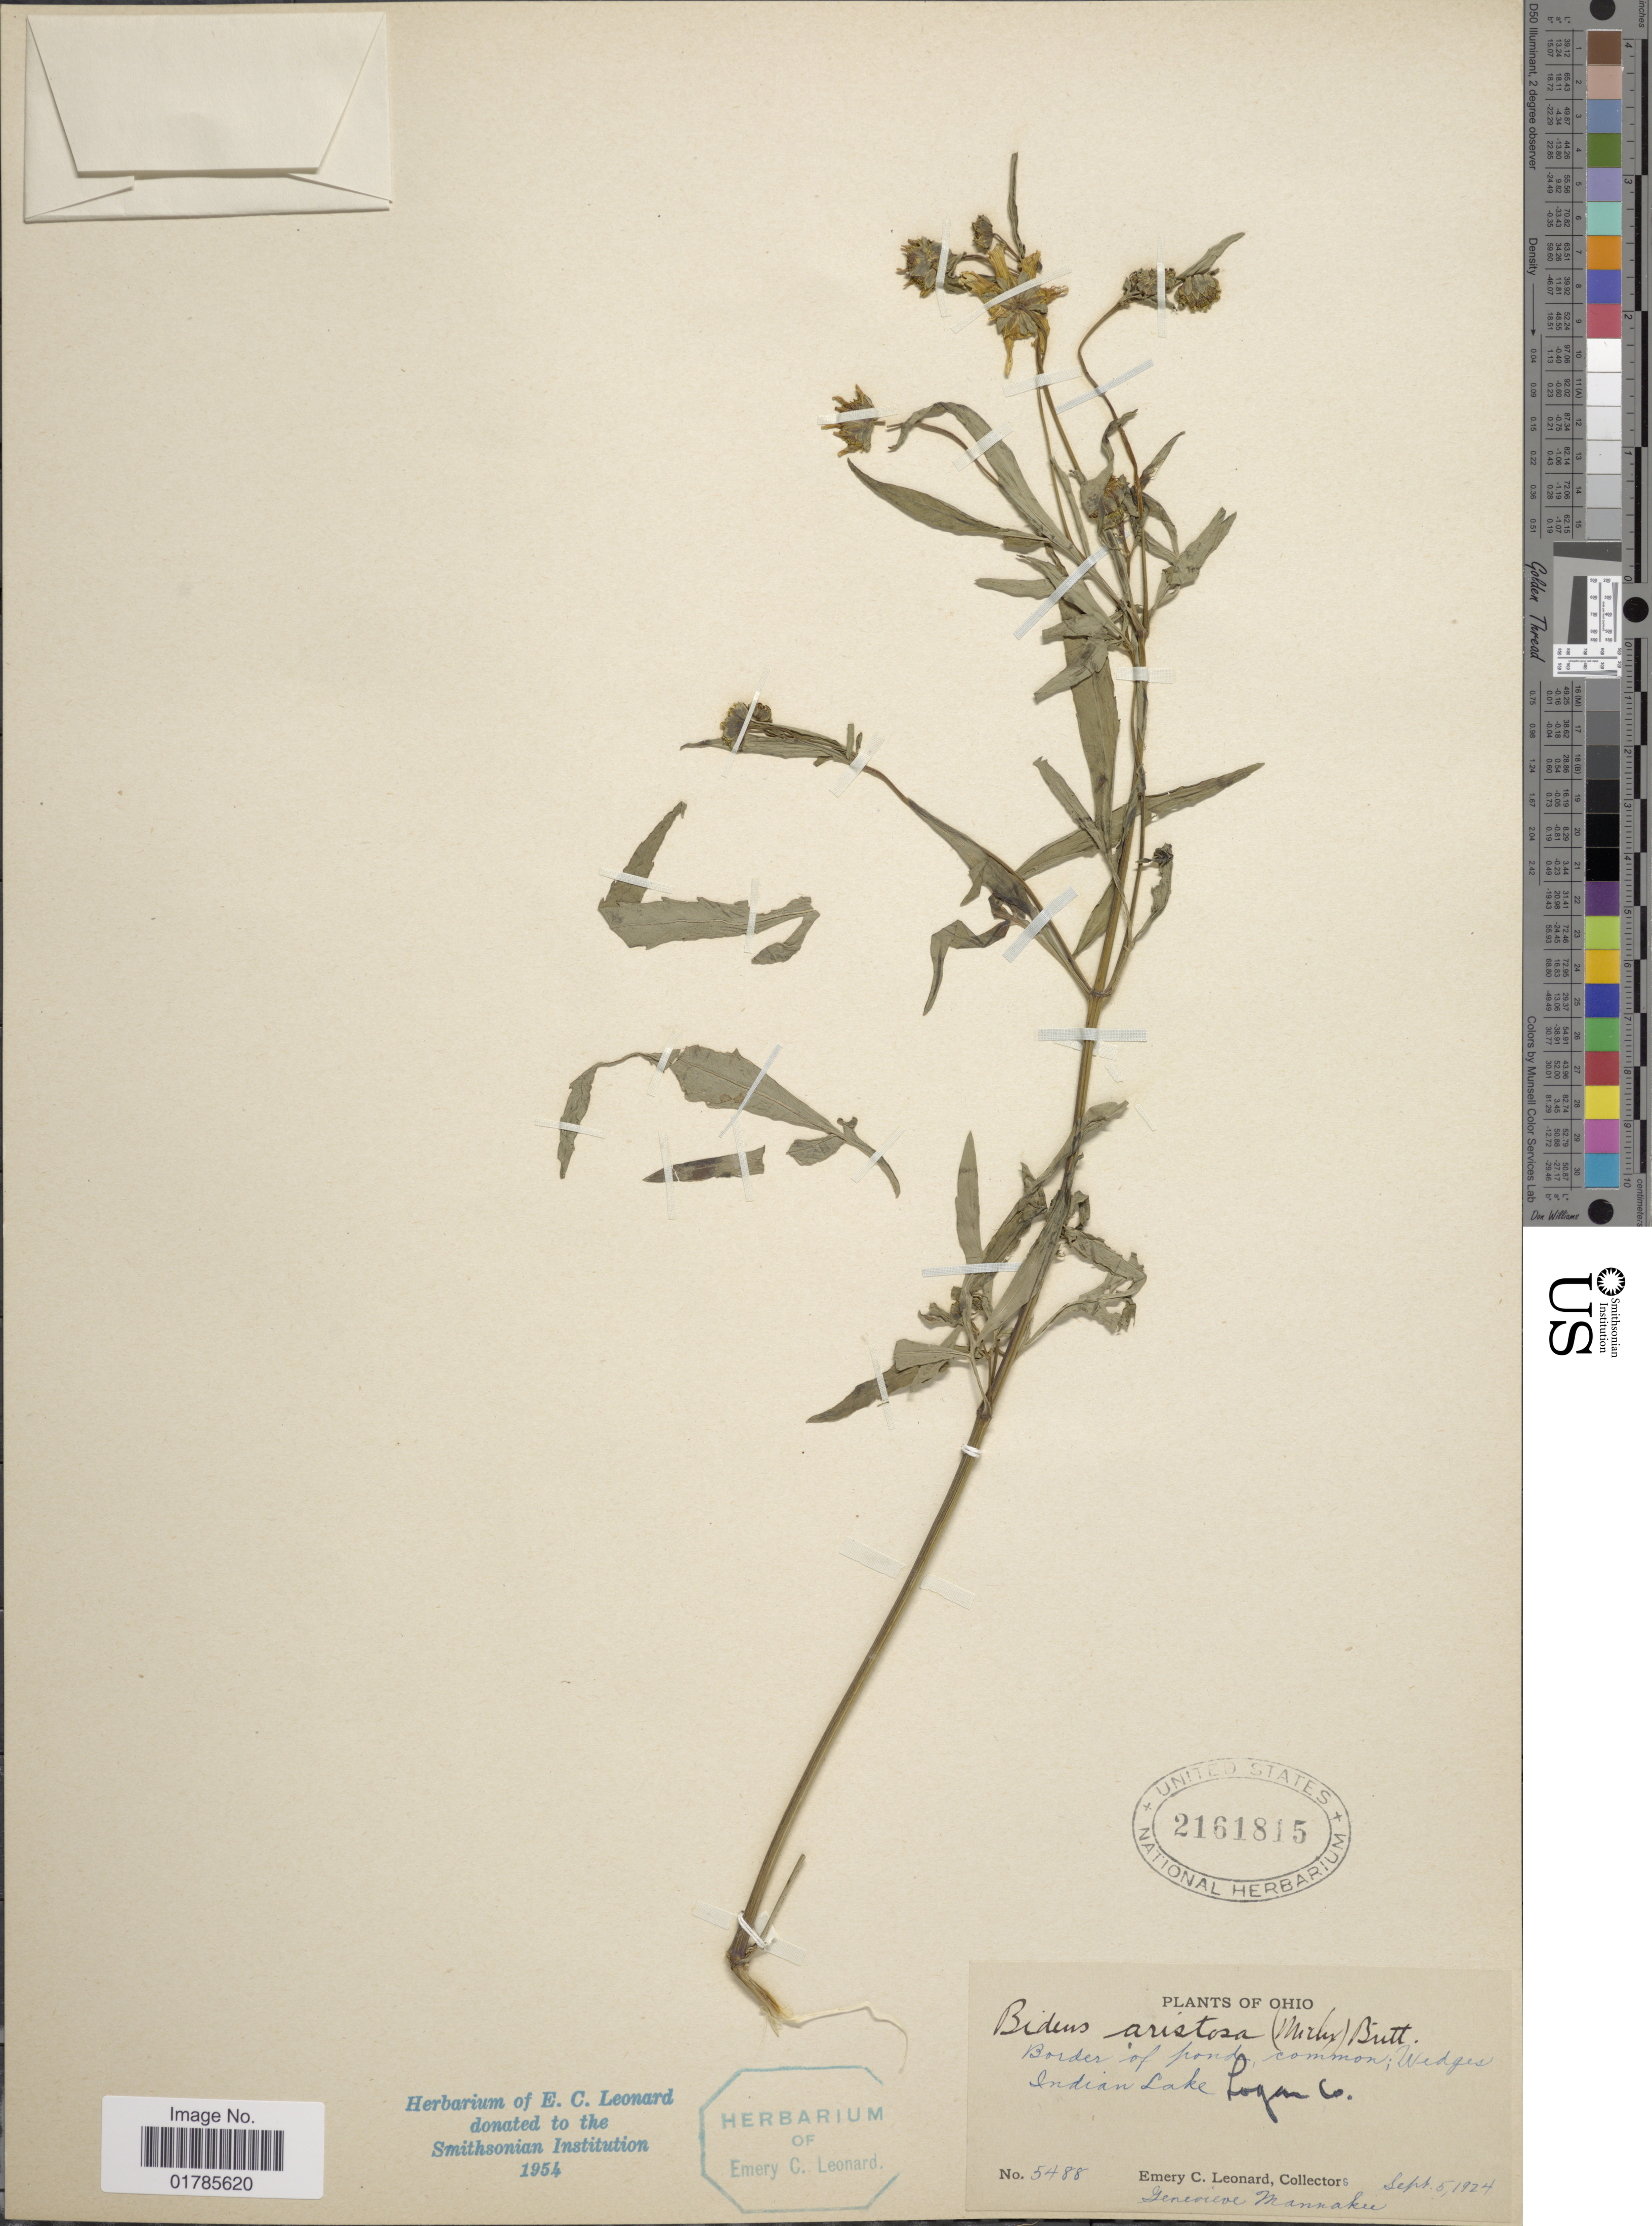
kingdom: Plantae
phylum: Tracheophyta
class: Magnoliopsida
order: Asterales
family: Asteraceae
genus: Bidens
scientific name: Bidens aristosa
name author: (Michx.) Britton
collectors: E. C. Leonard & G. Mannakee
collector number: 5488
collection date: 1924-09-05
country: United States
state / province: Ohio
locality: Indian Lake, Logan Co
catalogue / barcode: US 2161815